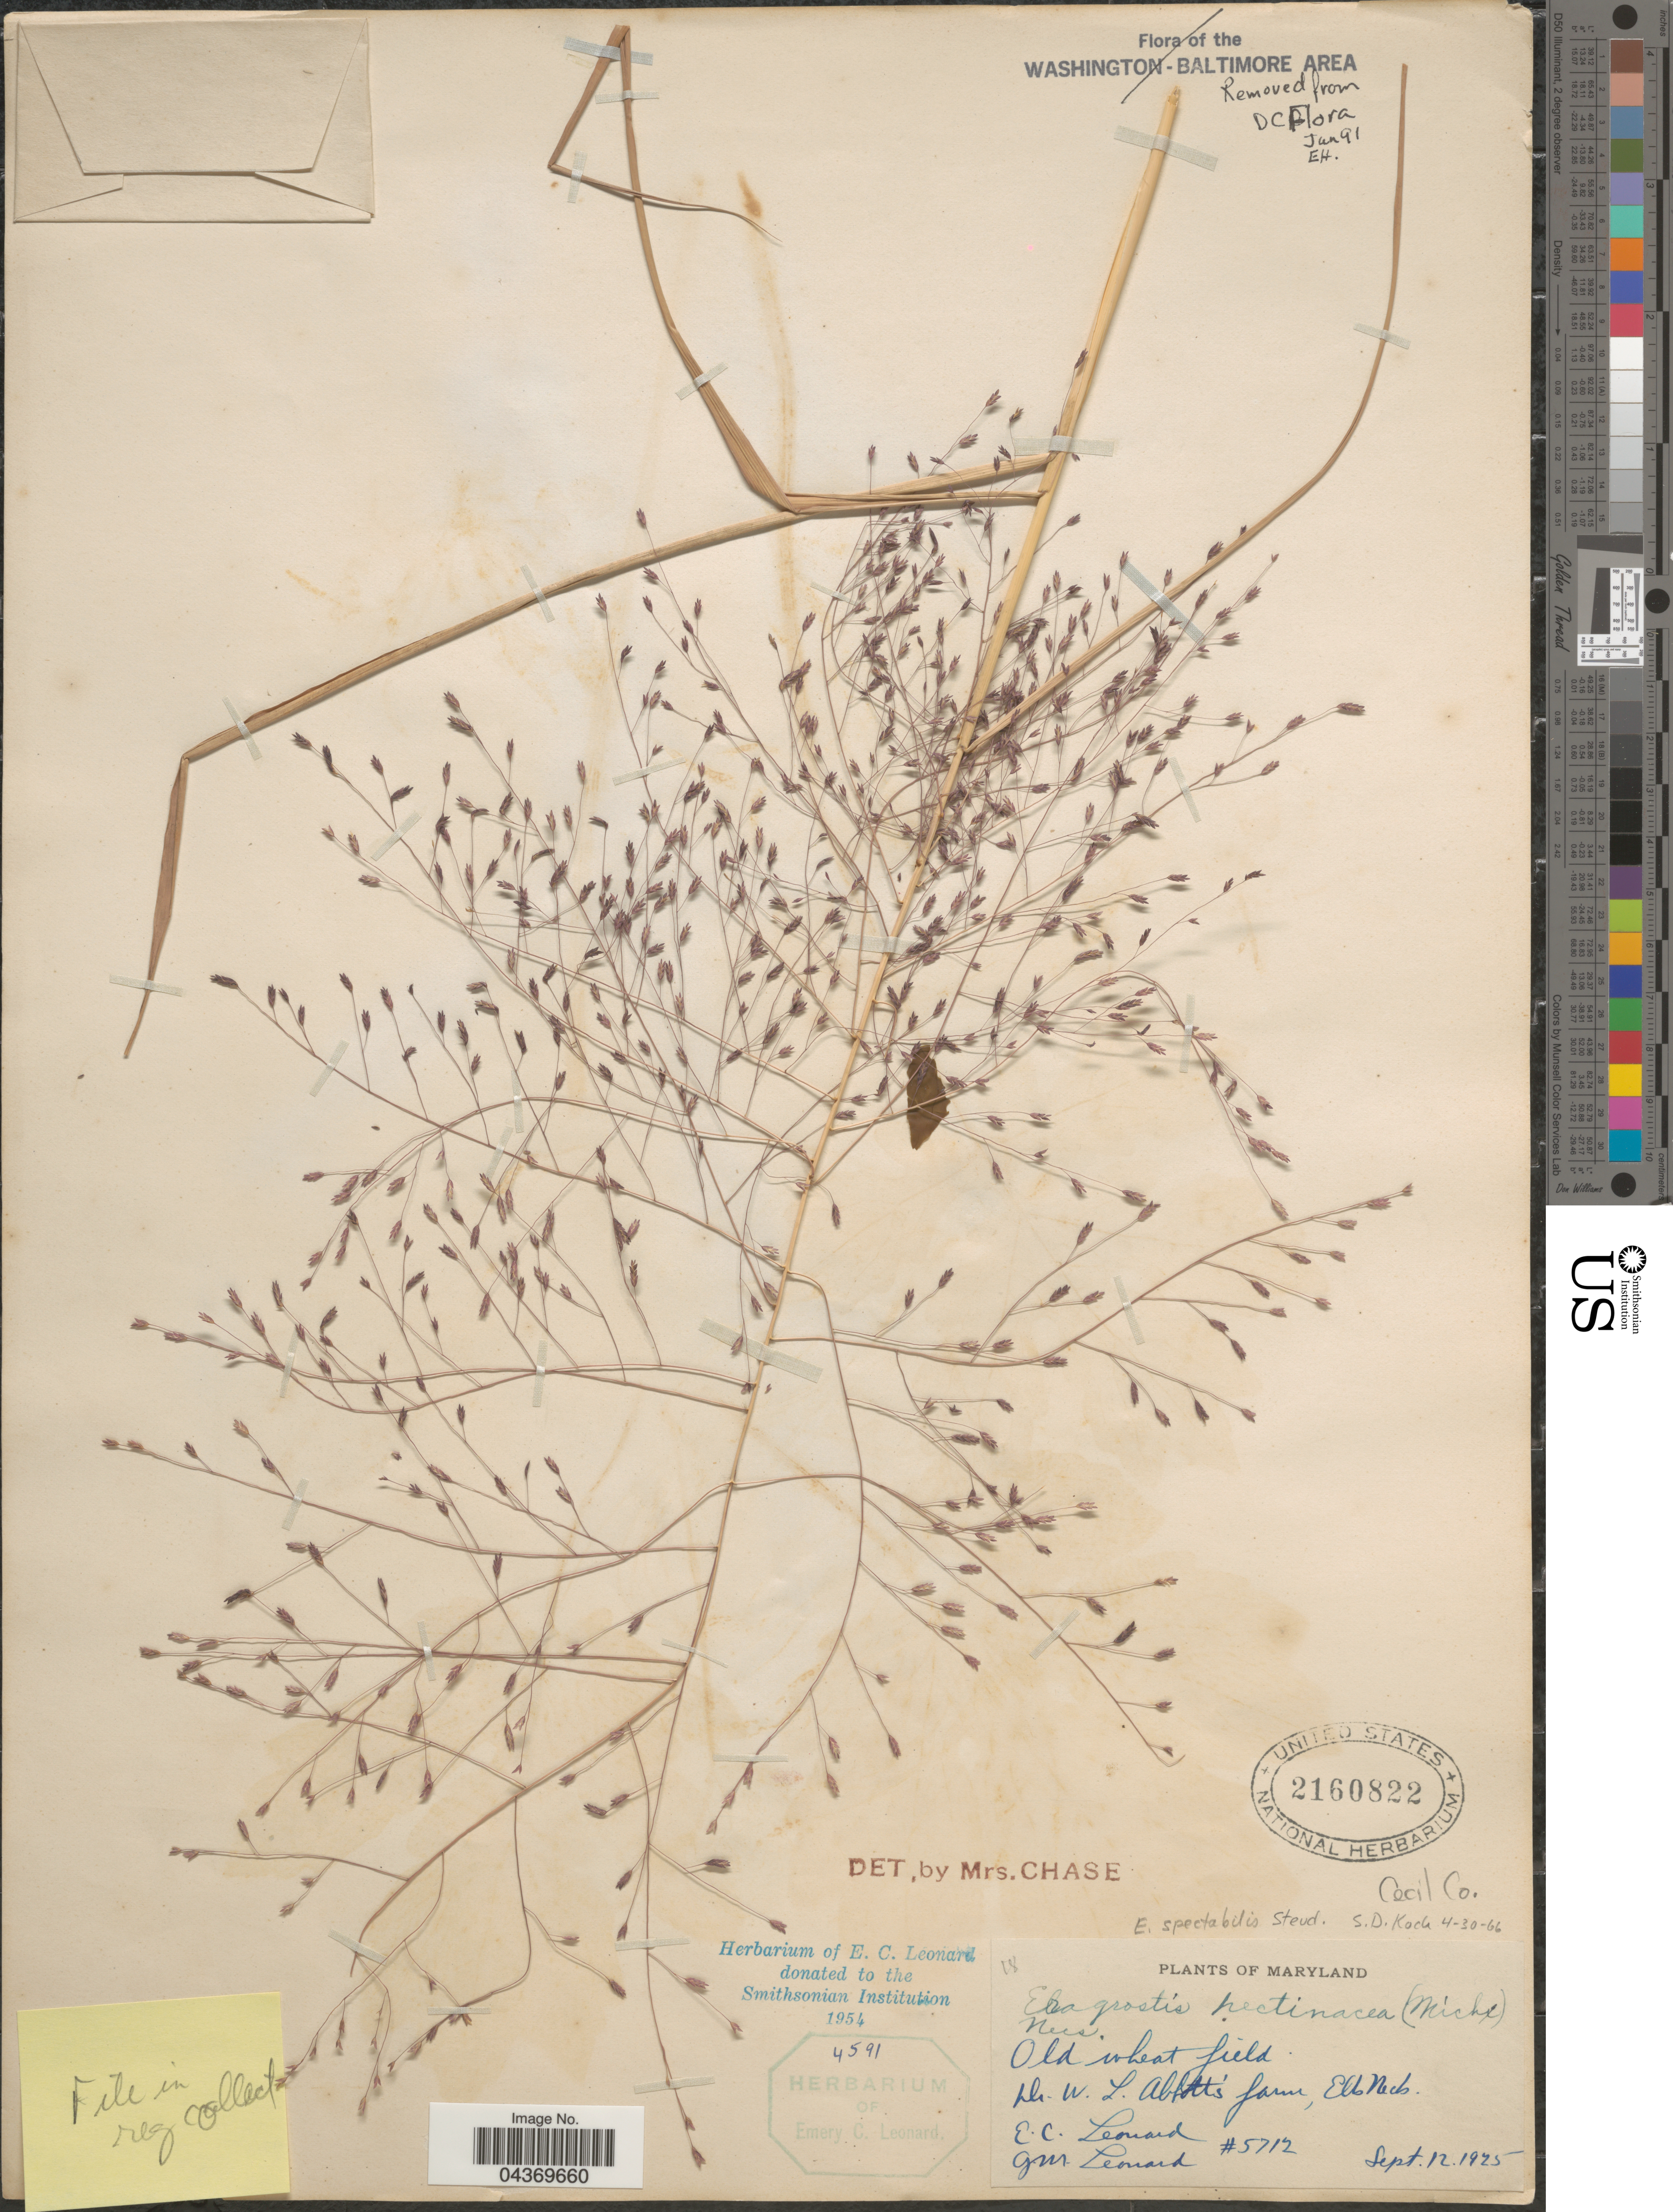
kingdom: Plantae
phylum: Tracheophyta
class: Liliopsida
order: Poales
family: Poaceae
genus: Eragrostis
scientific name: Eragrostis pectinacea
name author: (Michx.) Nees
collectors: E. C. Leonard & G. M. Leonard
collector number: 5712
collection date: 1925-09-12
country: United States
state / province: Maryland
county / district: Cecil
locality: Old wheat field. Dr. W. L. Abbott's farm, Elk Neck. Cecil Co.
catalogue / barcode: US 2160822